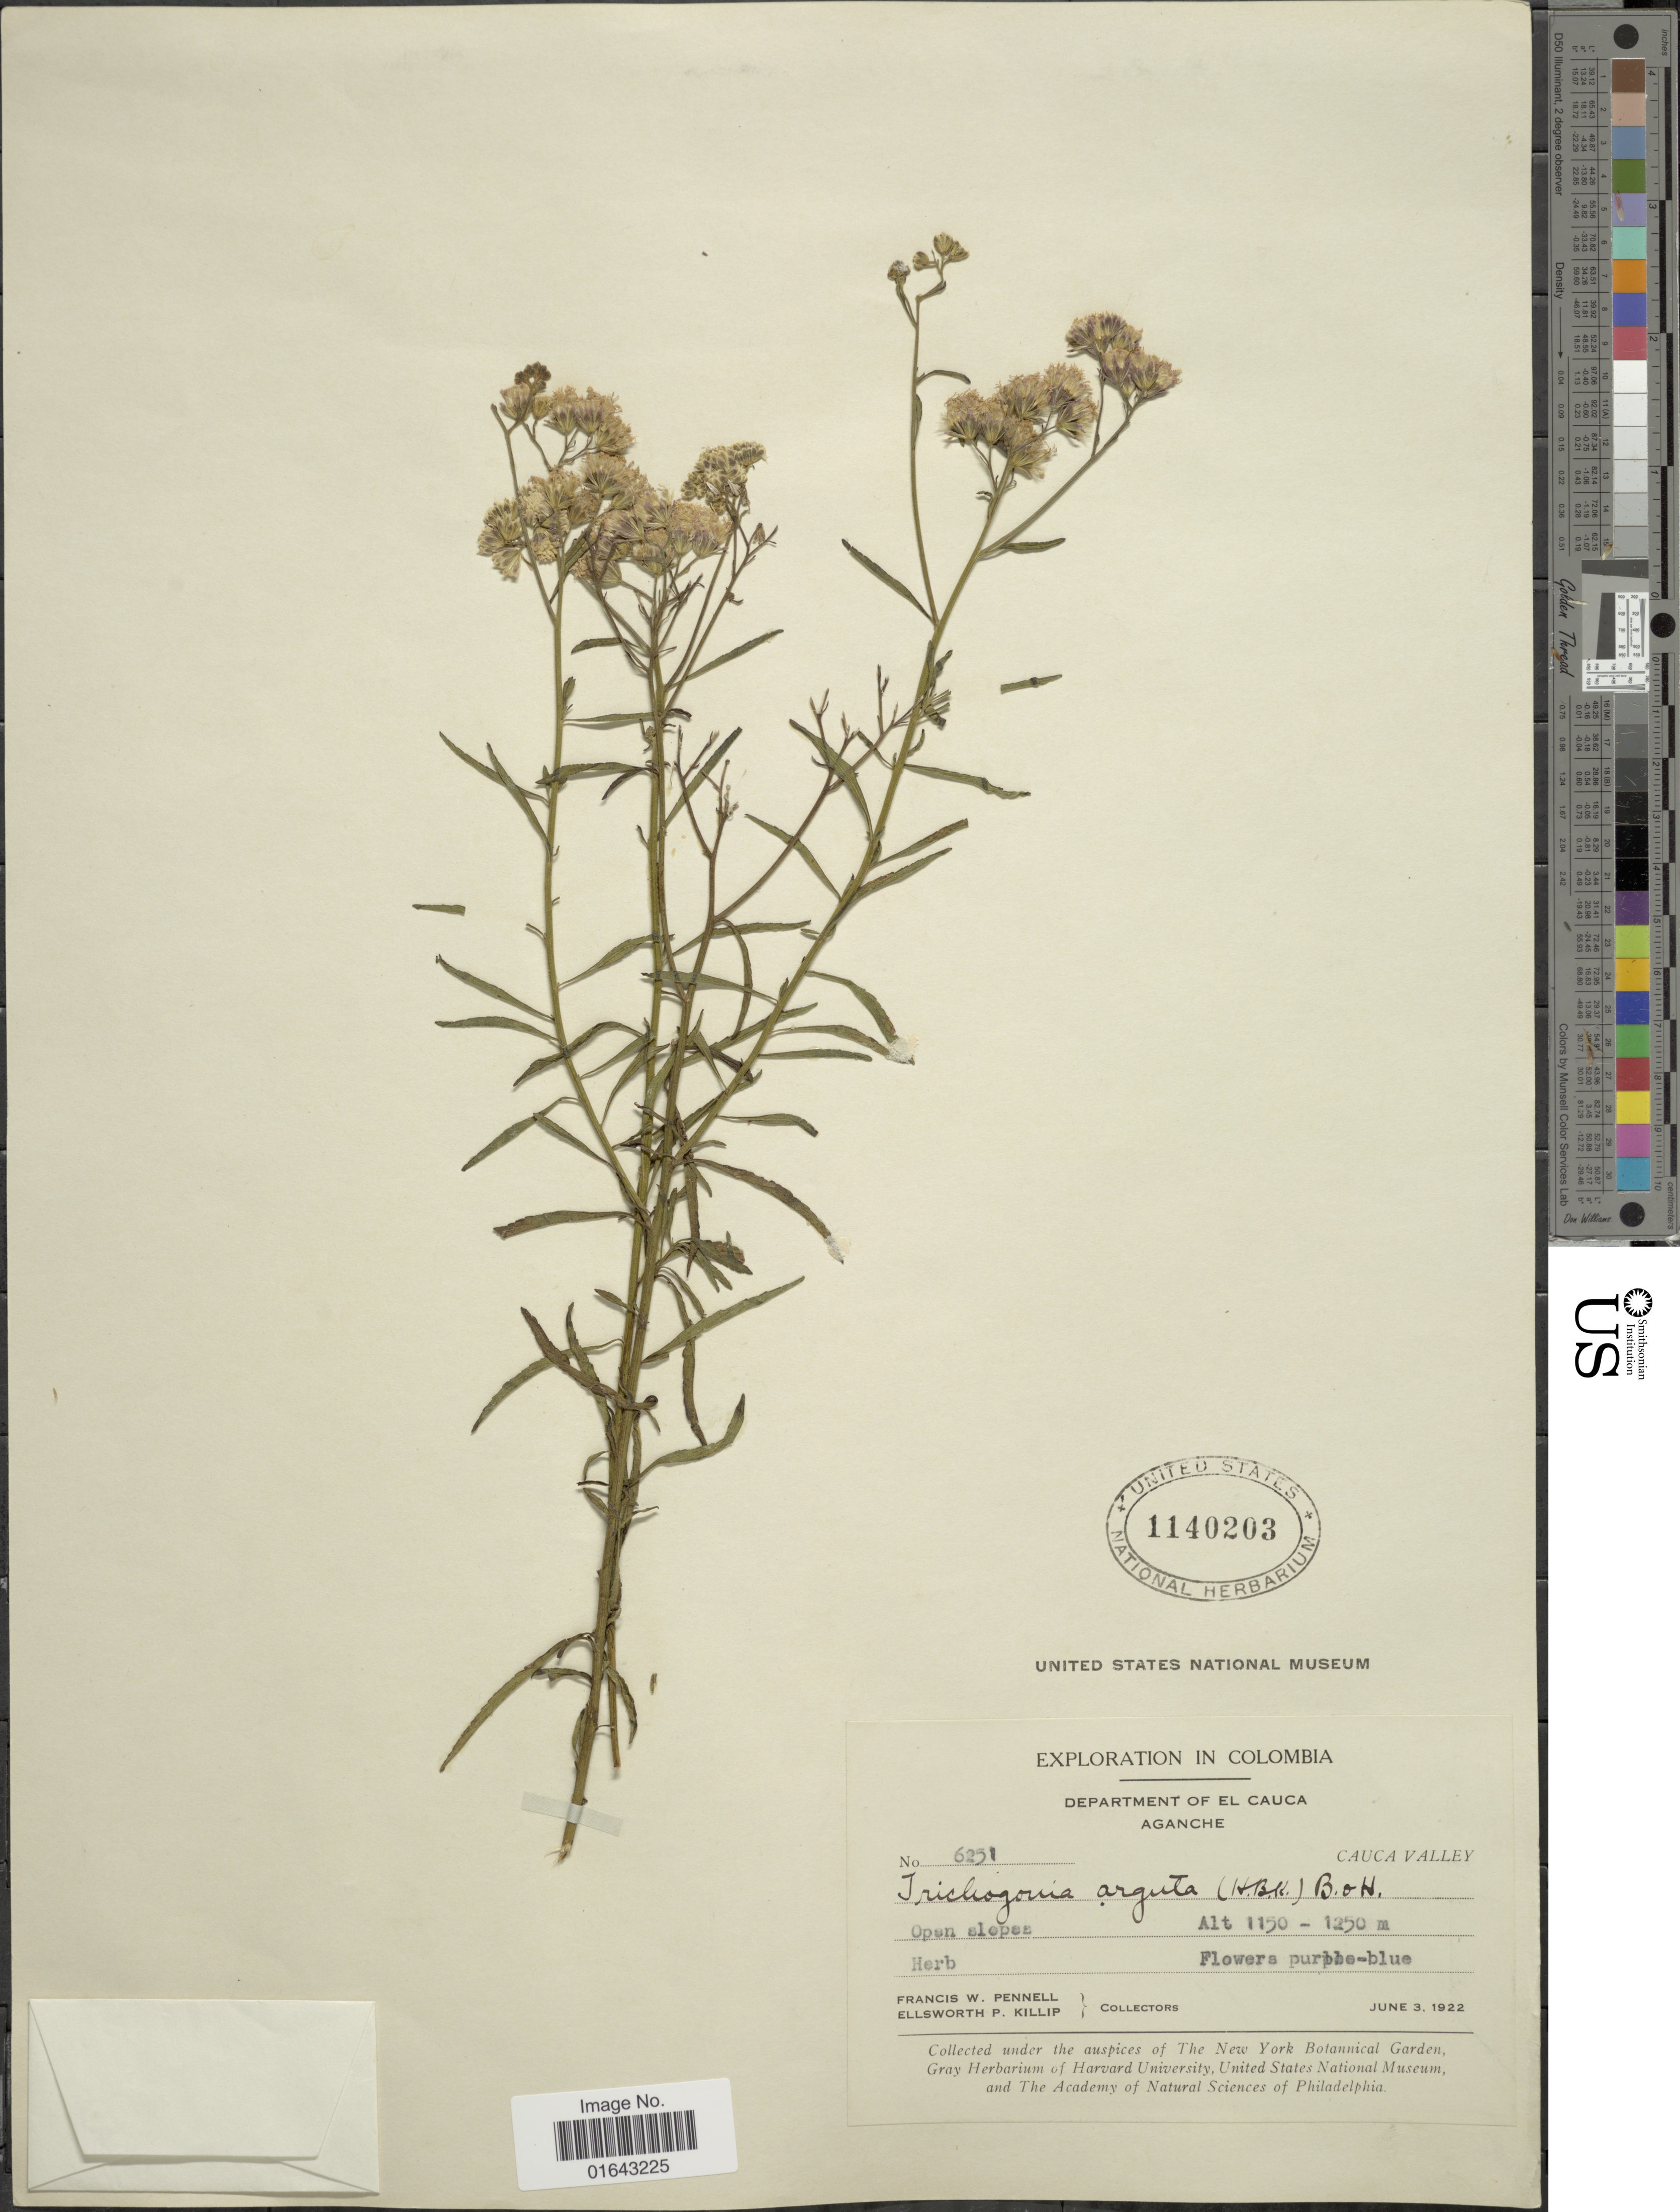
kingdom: Plantae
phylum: Tracheophyta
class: Magnoliopsida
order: Asterales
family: Asteraceae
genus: Trichogonia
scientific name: Trichogonia arguta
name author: (Kunth) Benth. & Hook. f. ex Klatt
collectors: F. W. Pennell & E. P. Killip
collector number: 6251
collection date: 1922-06-03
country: Colombia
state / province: Cauca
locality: Department of el Cauca. Aganche. Cauca Valley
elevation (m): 1150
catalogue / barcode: US 1140203